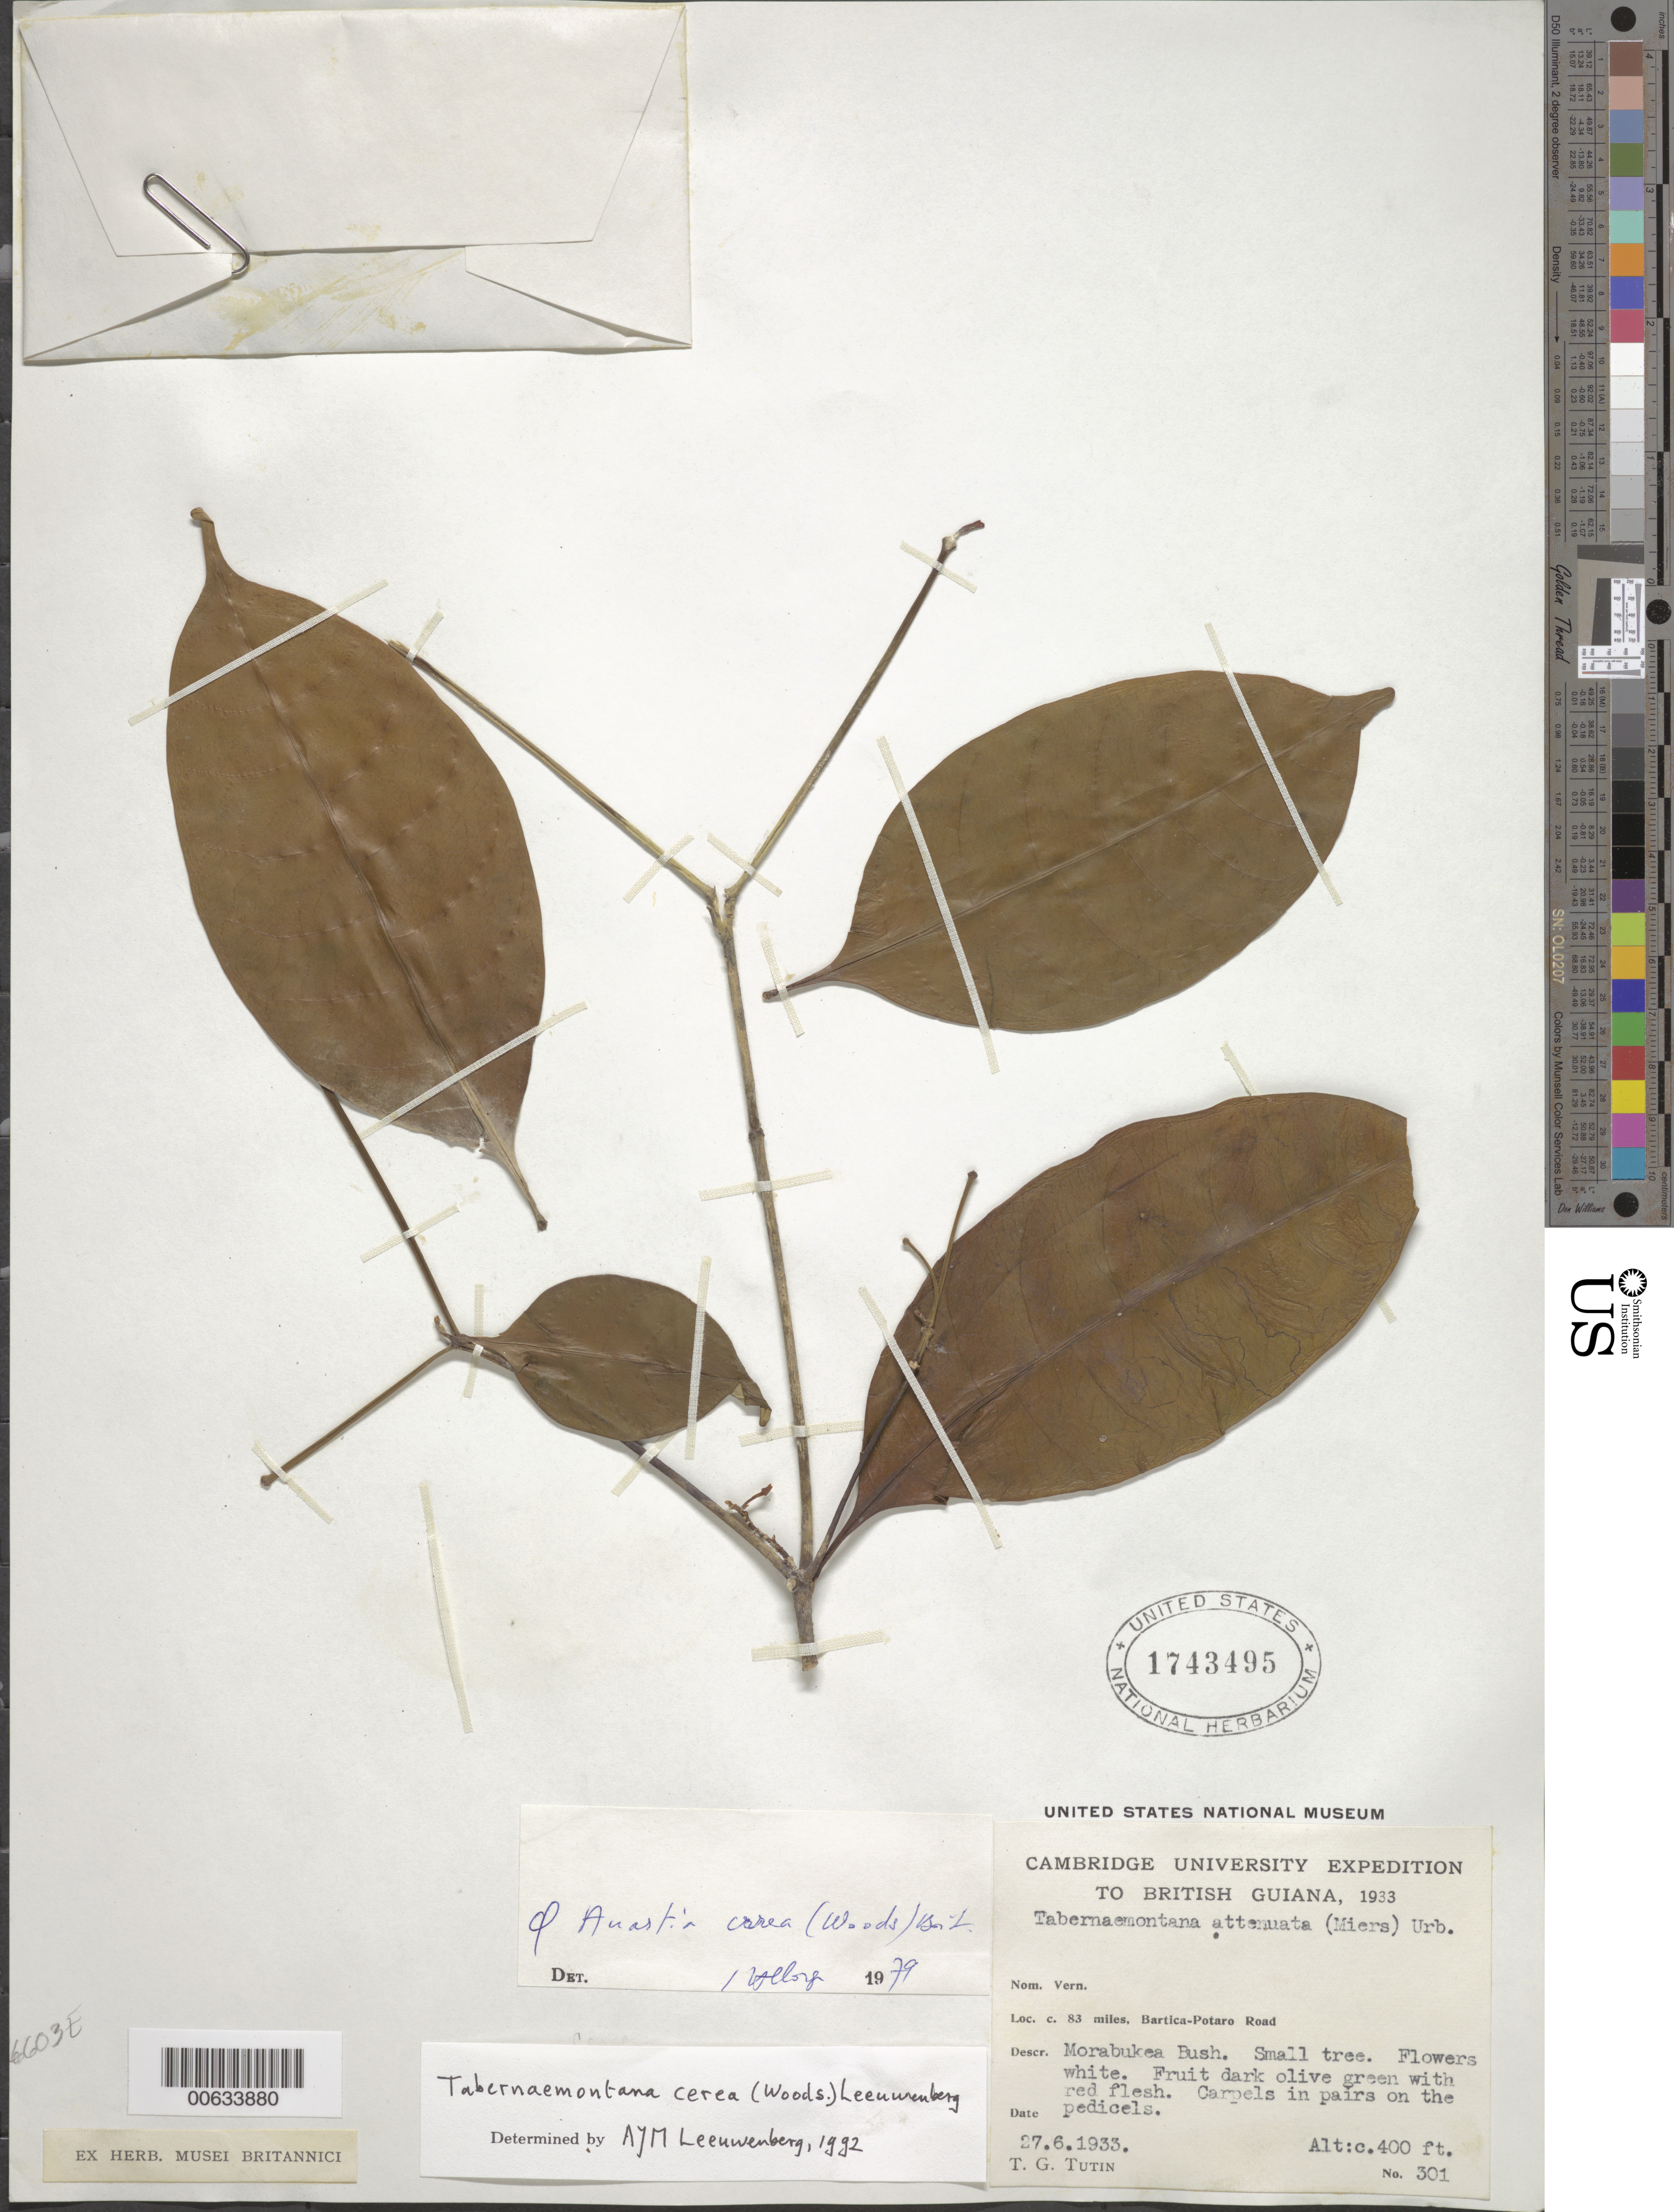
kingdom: Plantae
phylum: Tracheophyta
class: Magnoliopsida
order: Gentianales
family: Apocynaceae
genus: Tabernaemontana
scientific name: Tabernaemontana cerea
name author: (Woodson) Leewenberg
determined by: Leeuwenberg, A. J. M.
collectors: T. G. Tutin & A. Persaud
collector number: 301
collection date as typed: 27-Jun-33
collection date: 1933-06-27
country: Guyana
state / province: Potaro-Siparuni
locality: Bartica-Potaro road, mile 83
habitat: Morabukea bush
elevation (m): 122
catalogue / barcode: US 1743495